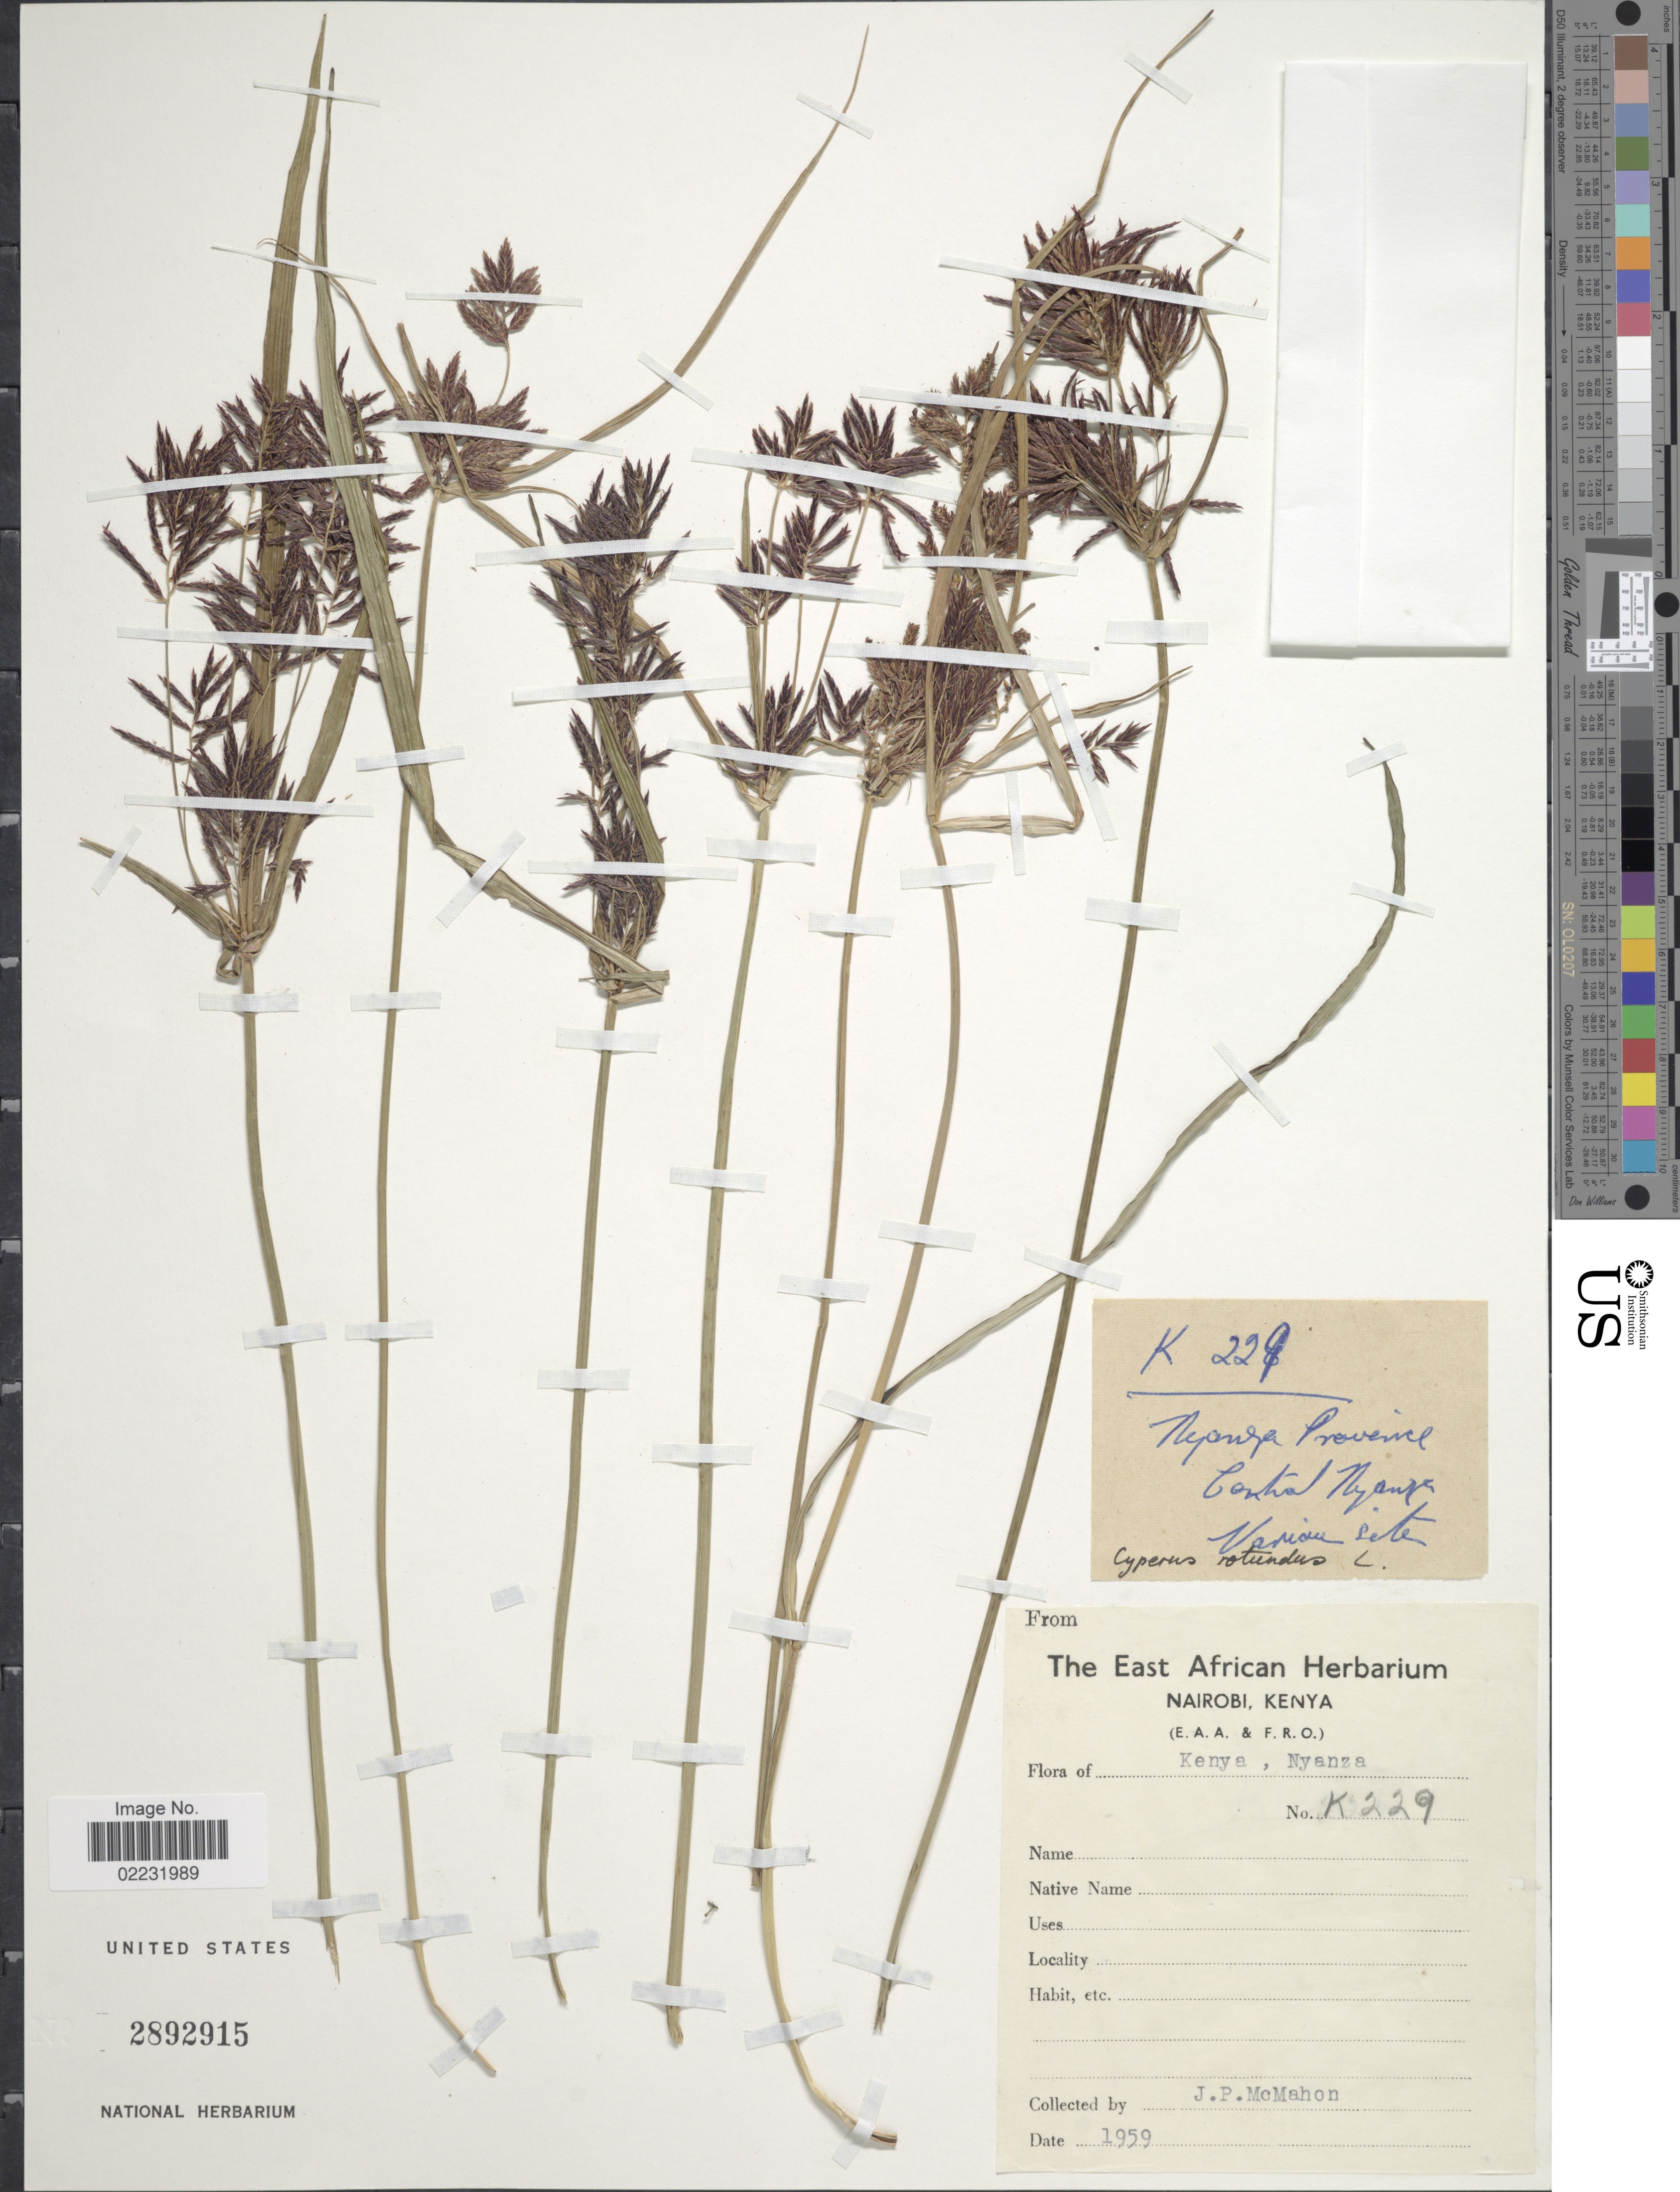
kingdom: Plantae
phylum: Tracheophyta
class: Liliopsida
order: Poales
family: Cyperaceae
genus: Cyperus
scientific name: Cyperus rotundus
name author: L.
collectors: J. Mcmahon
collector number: K229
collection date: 1959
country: Kenya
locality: Kyanza, Central Nyanza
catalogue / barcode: US 2892915